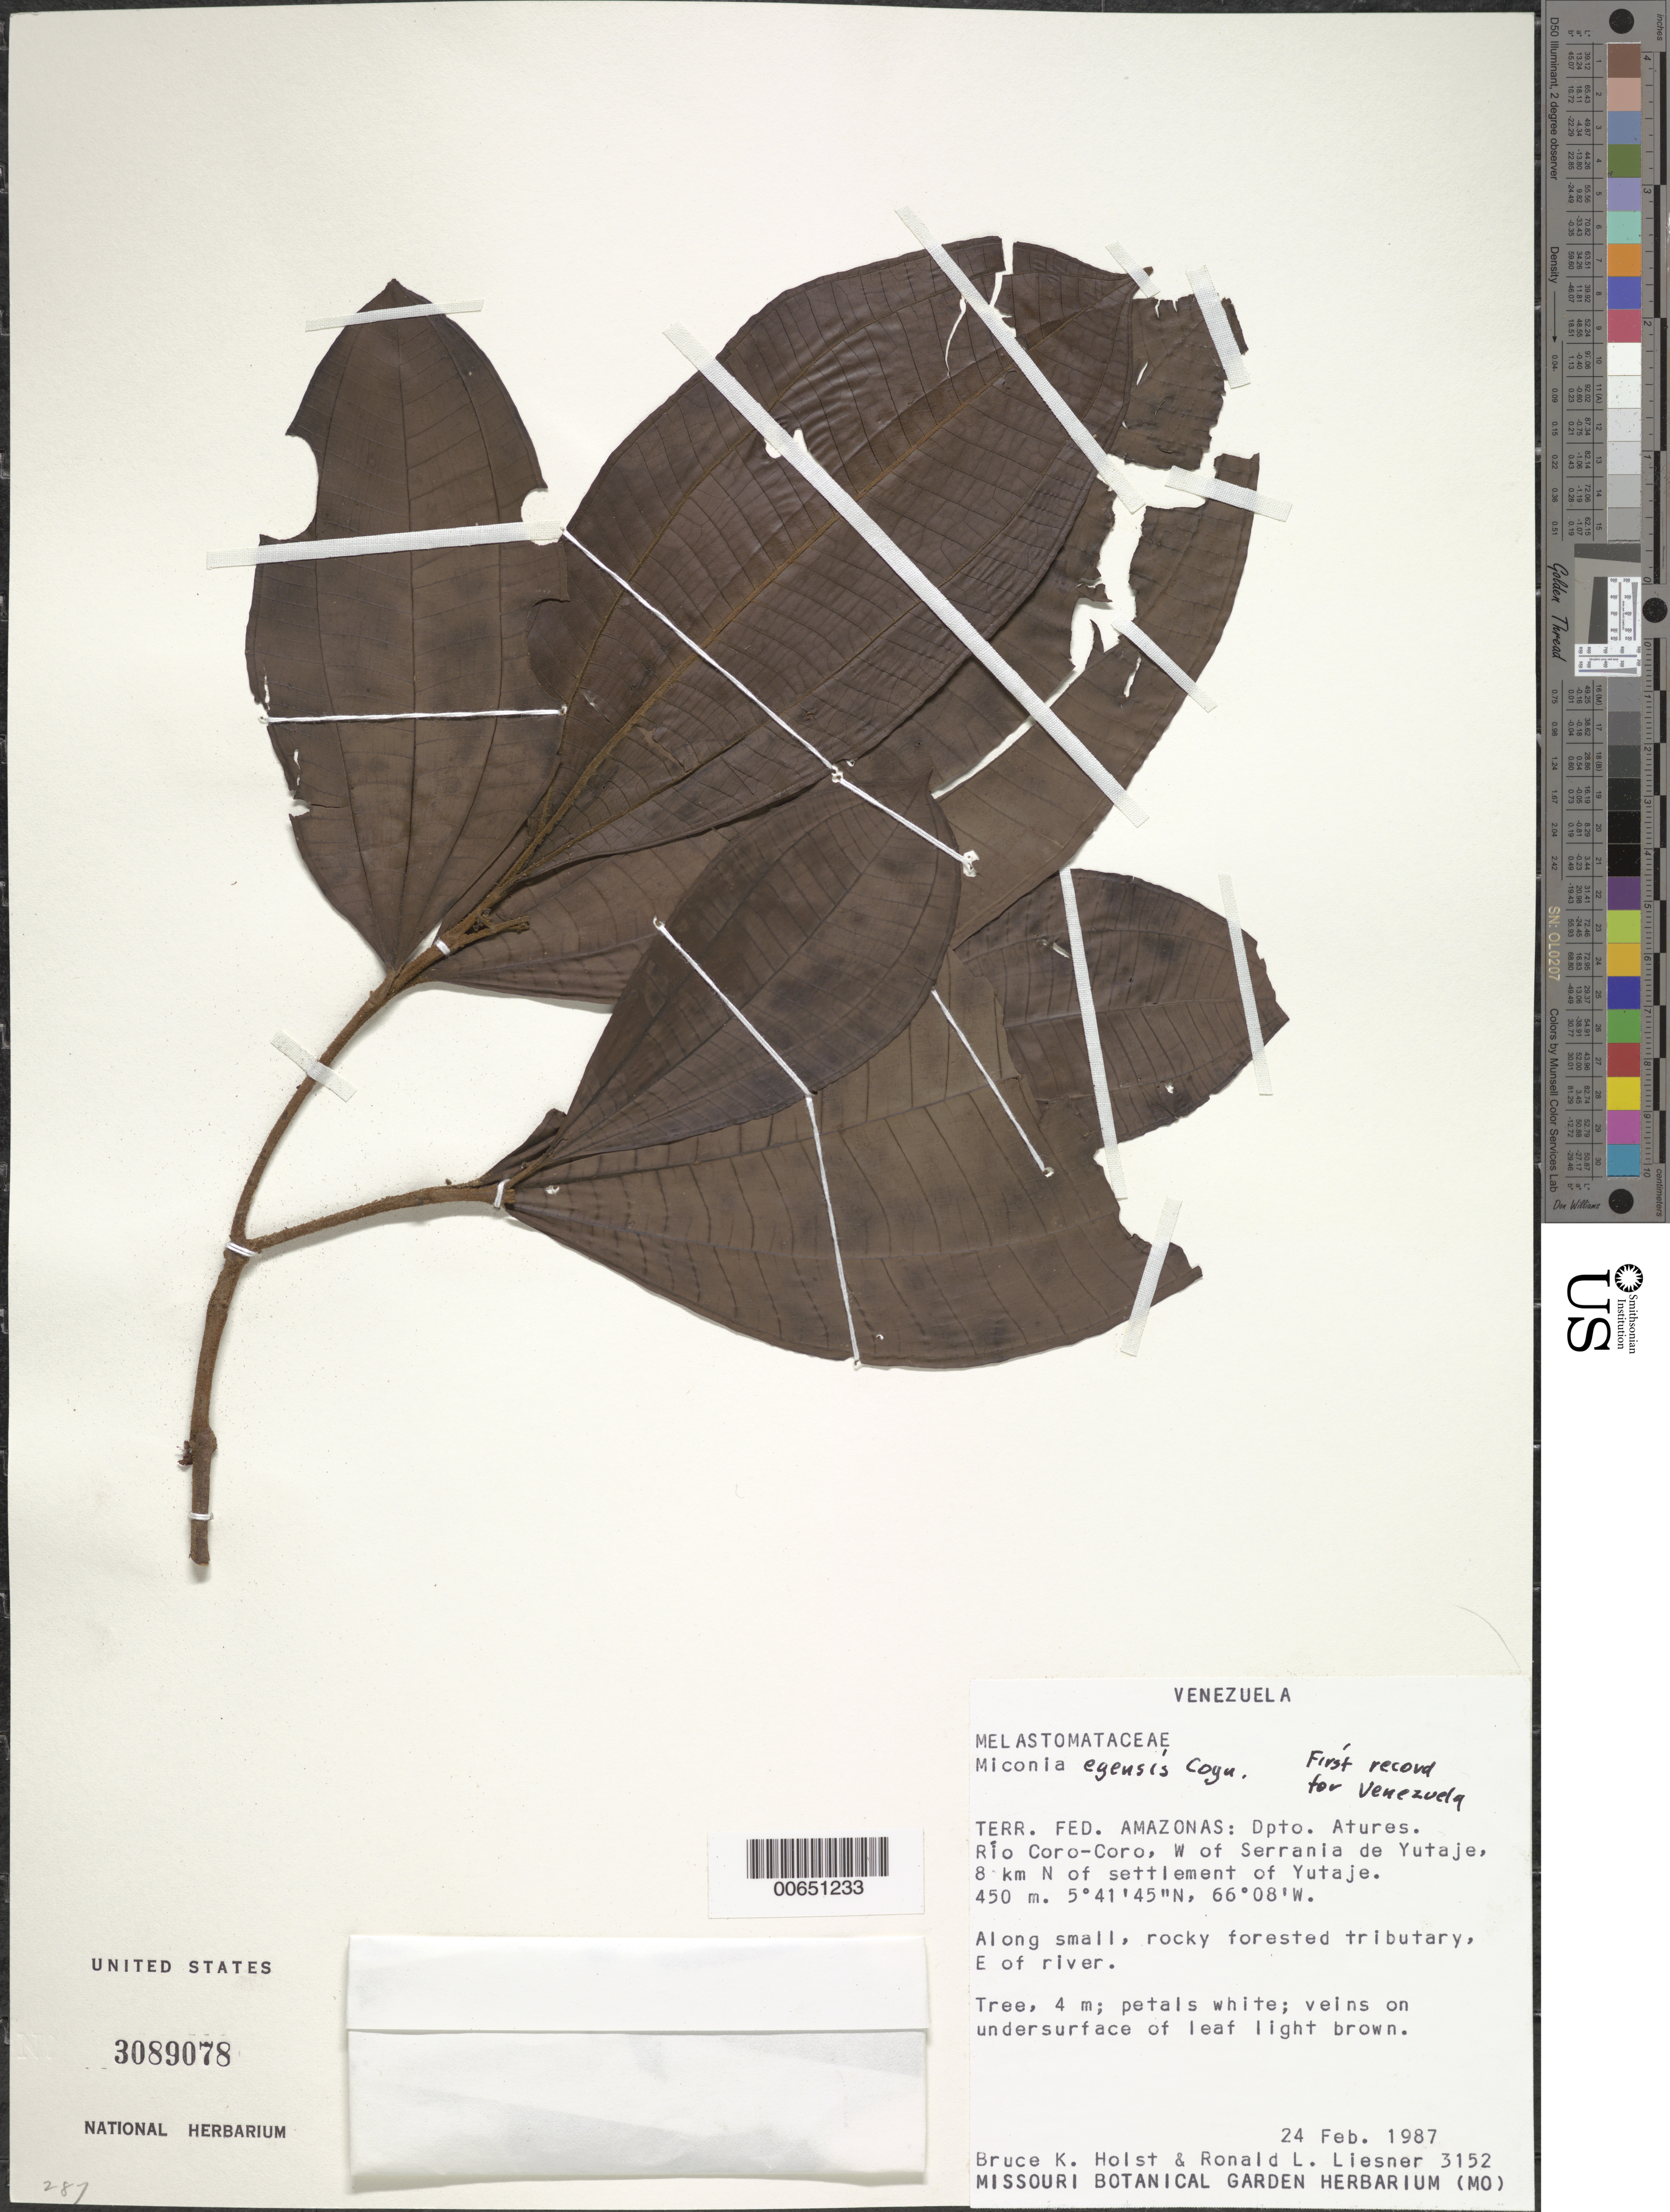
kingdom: Plantae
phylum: Tracheophyta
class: Magnoliopsida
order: Myrtales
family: Melastomataceae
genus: Miconia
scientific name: Miconia egensis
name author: Cogn.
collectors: B. Holst & R. L. Liesner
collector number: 3152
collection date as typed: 24-Feb-87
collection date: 1987-02-24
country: Venezuela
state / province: Amazonas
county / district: Atures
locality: Río Coro-Coro, W of Serrania de Yutajé, 8 km N of Yutajé settlement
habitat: Along small, rocky forested tributary E of river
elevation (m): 450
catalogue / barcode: US 3089078